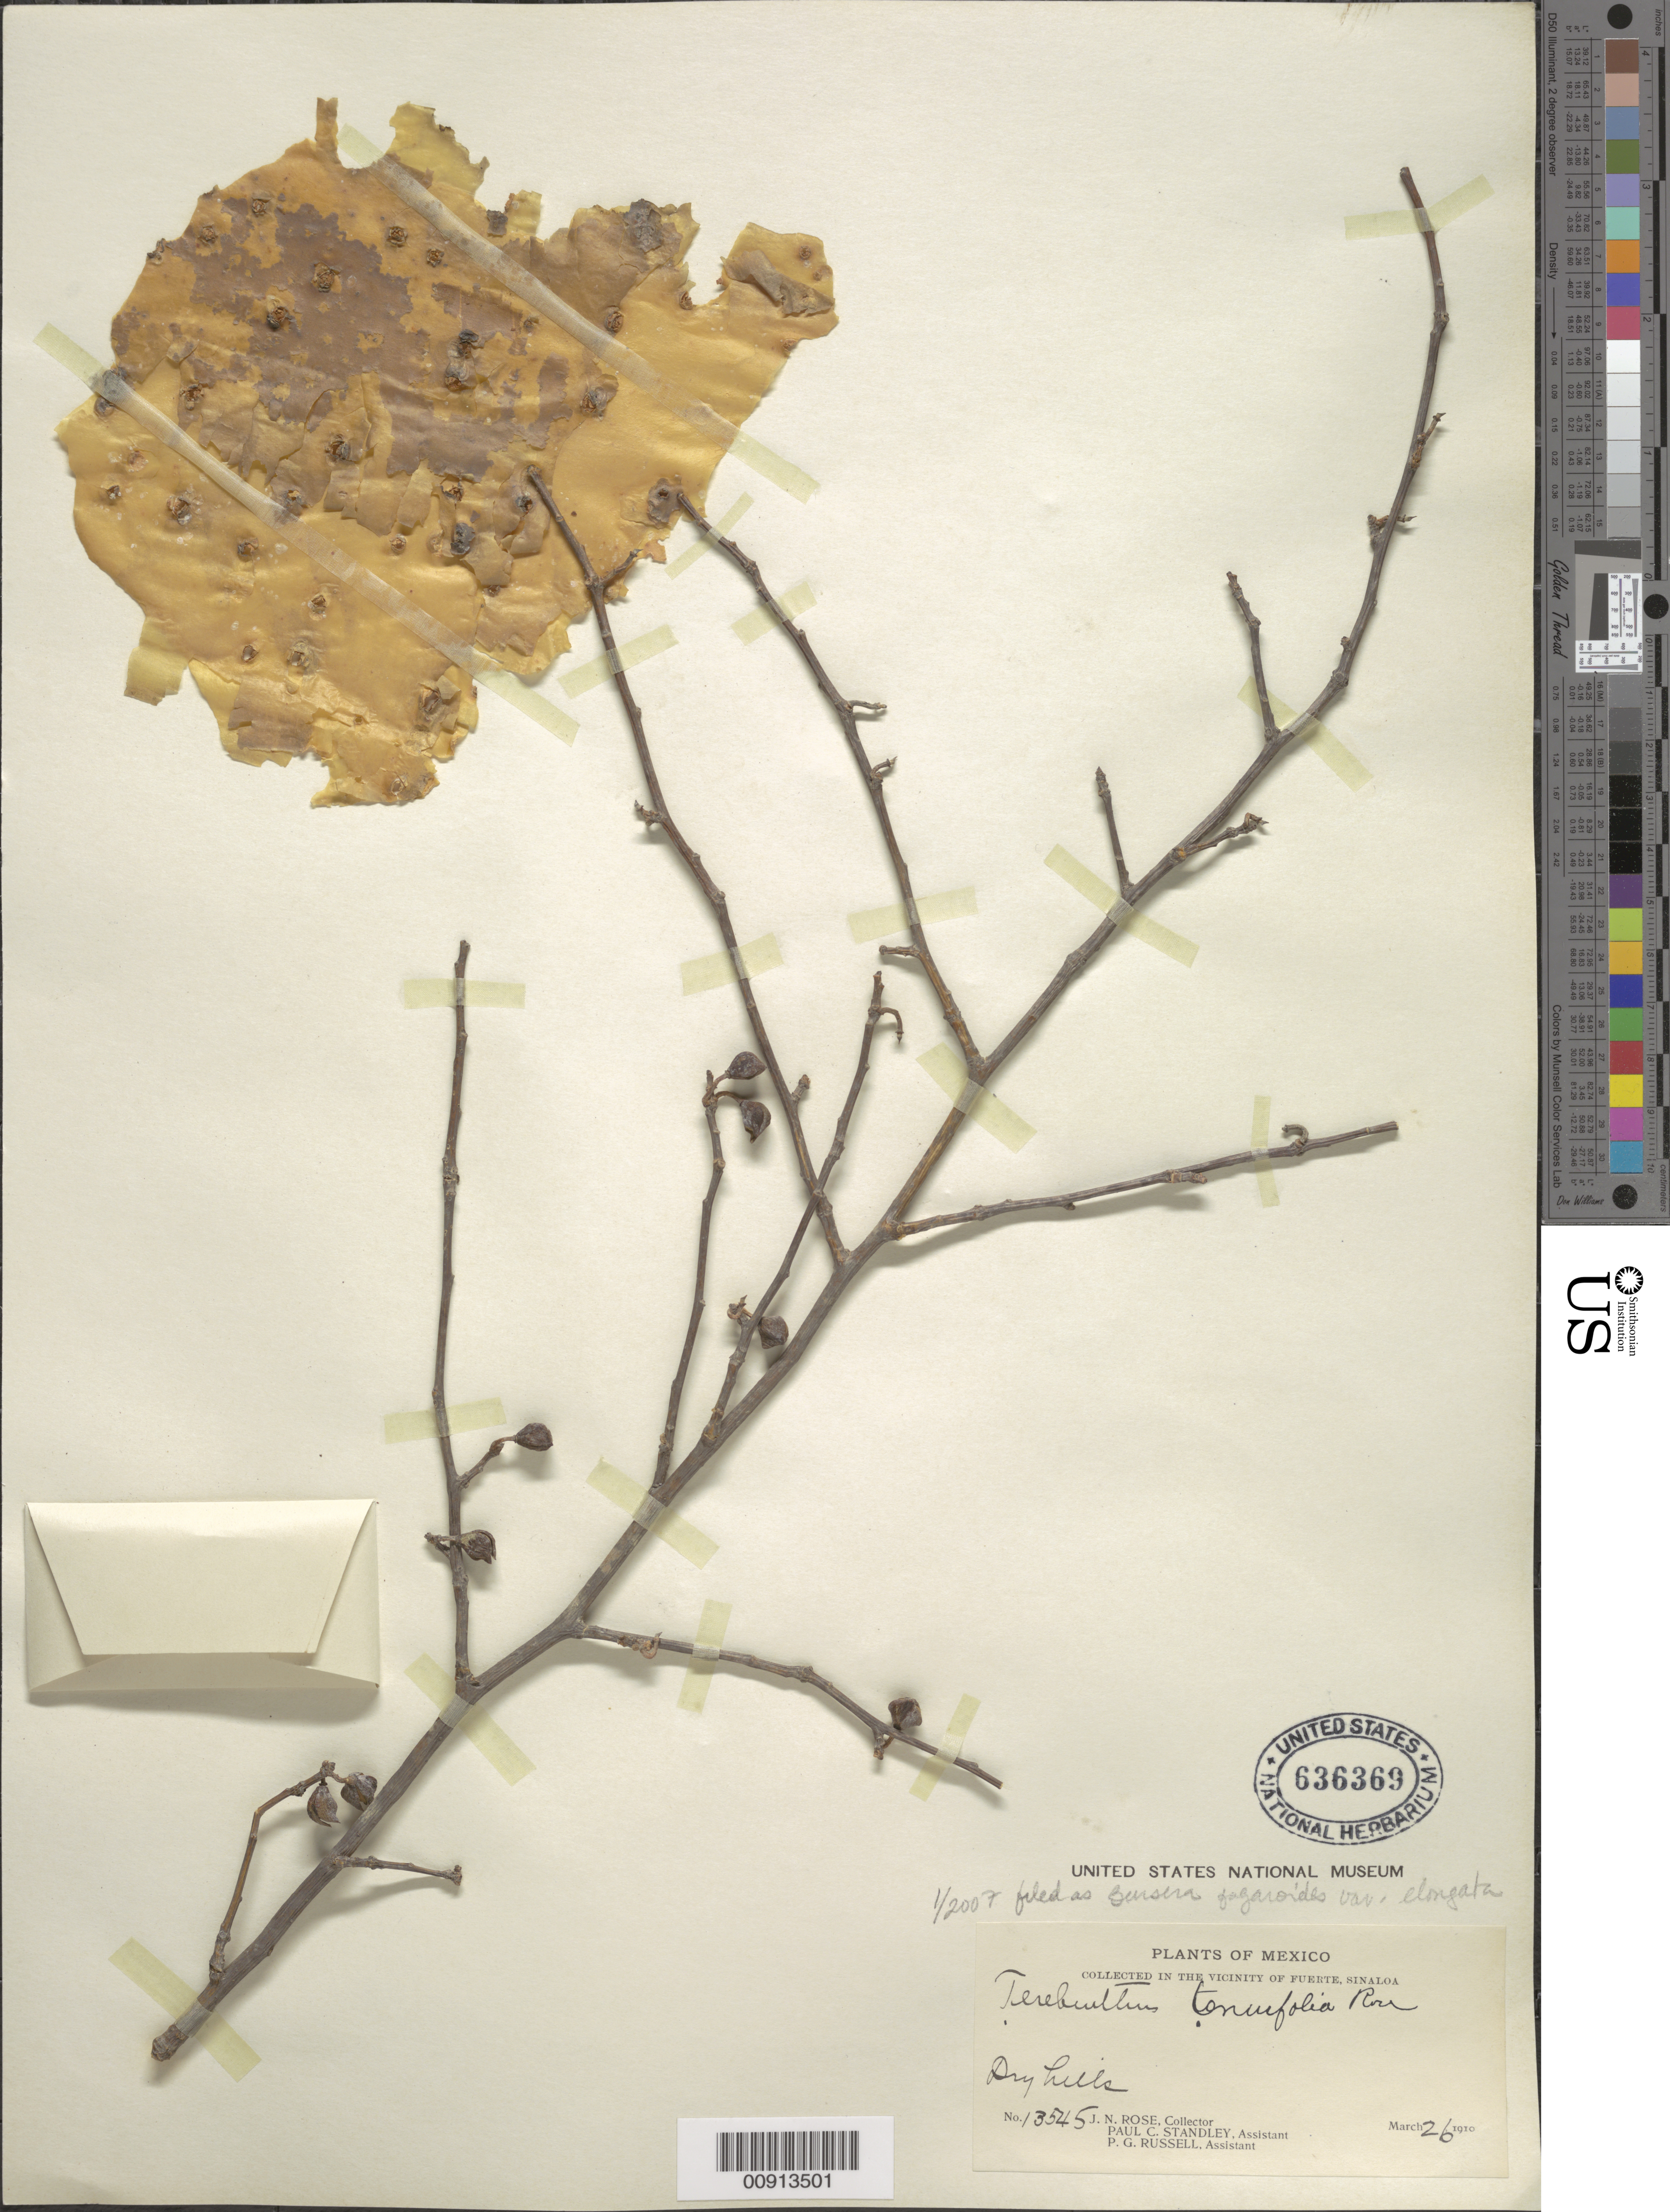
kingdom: Plantae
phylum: Tracheophyta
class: Magnoliopsida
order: Sapindales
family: Burseraceae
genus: Bursera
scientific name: Bursera fagaroides var. elongata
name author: (Kunth) Engl.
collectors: J. N. Rose, P. C. Standley & P. G. Russell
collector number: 13545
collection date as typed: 26 Mar 1910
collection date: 1910-03-26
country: Mexico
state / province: Sinaloa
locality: Vicinity of Fuerte, Sinaloa.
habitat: Dry hills.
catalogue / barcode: US 636369